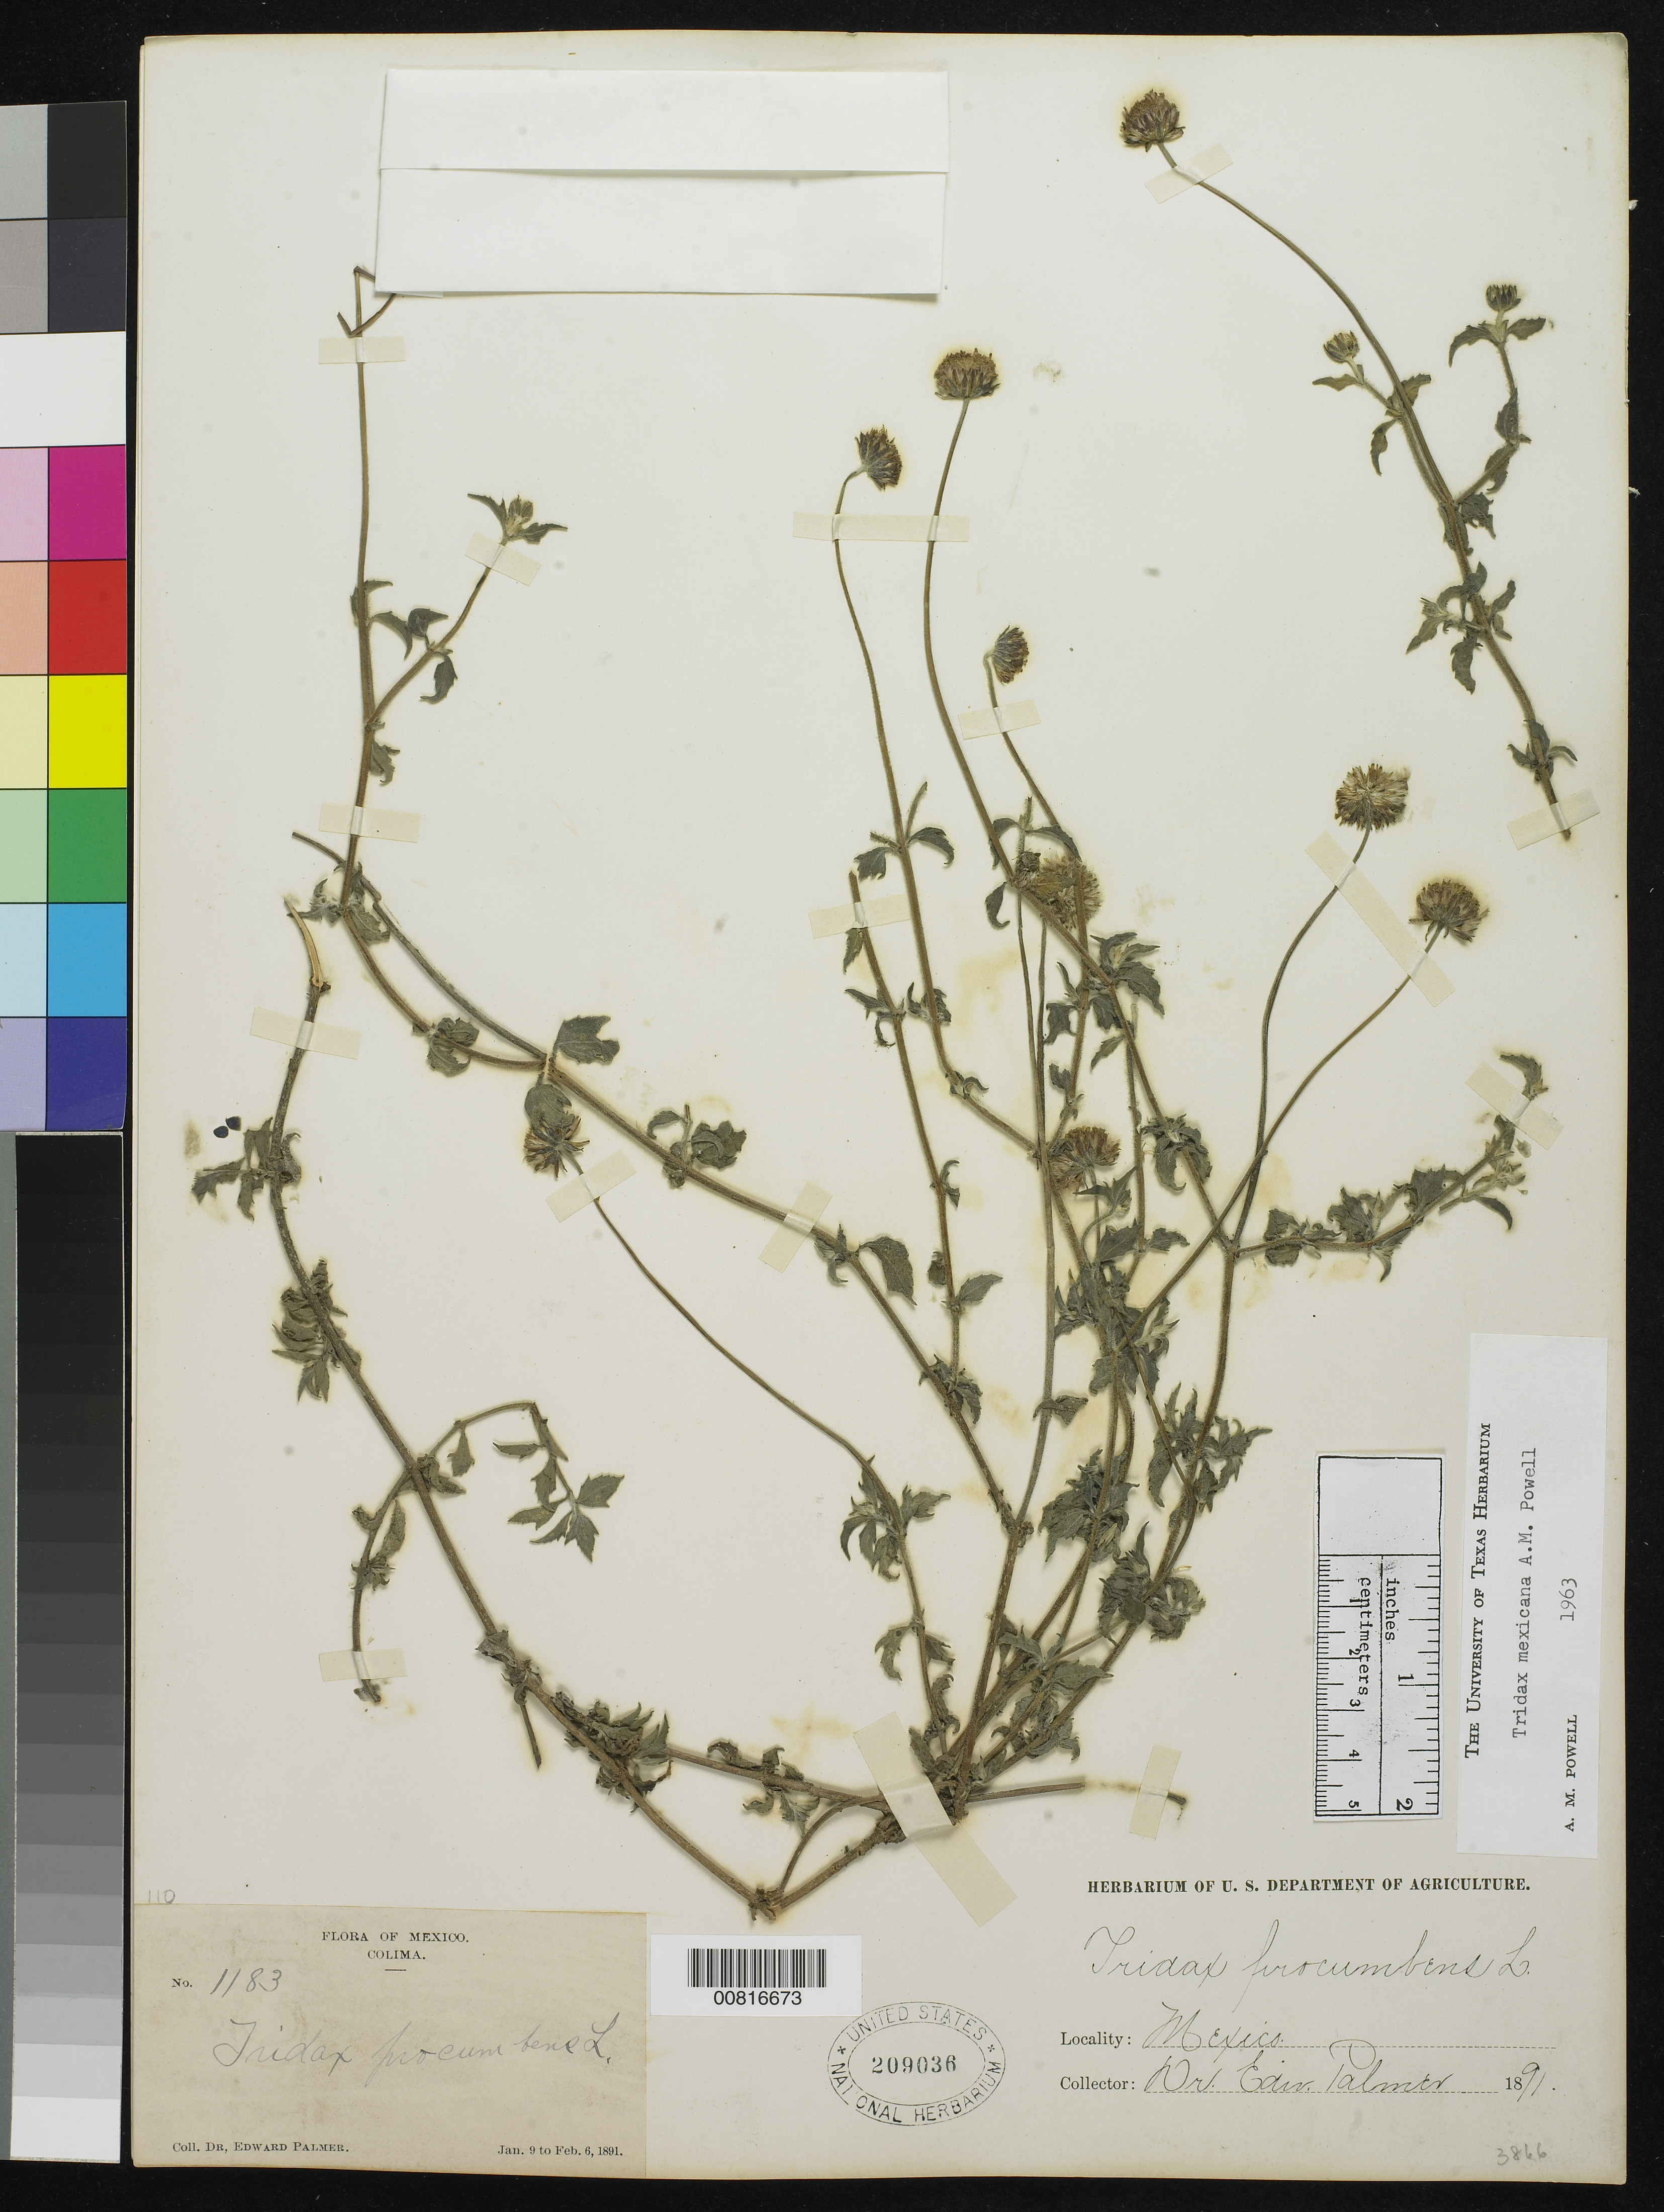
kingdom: Plantae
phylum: Tracheophyta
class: Magnoliopsida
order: Asterales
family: Asteraceae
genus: Tridax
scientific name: Tridax mexicana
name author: A.M. Powell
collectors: E. Palmer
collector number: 1183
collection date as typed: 09 Jan 1891 to 06 Feb 1891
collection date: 1891-01-09/1891-02-06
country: Mexico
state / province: Colima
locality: Colima.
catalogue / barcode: US 209036